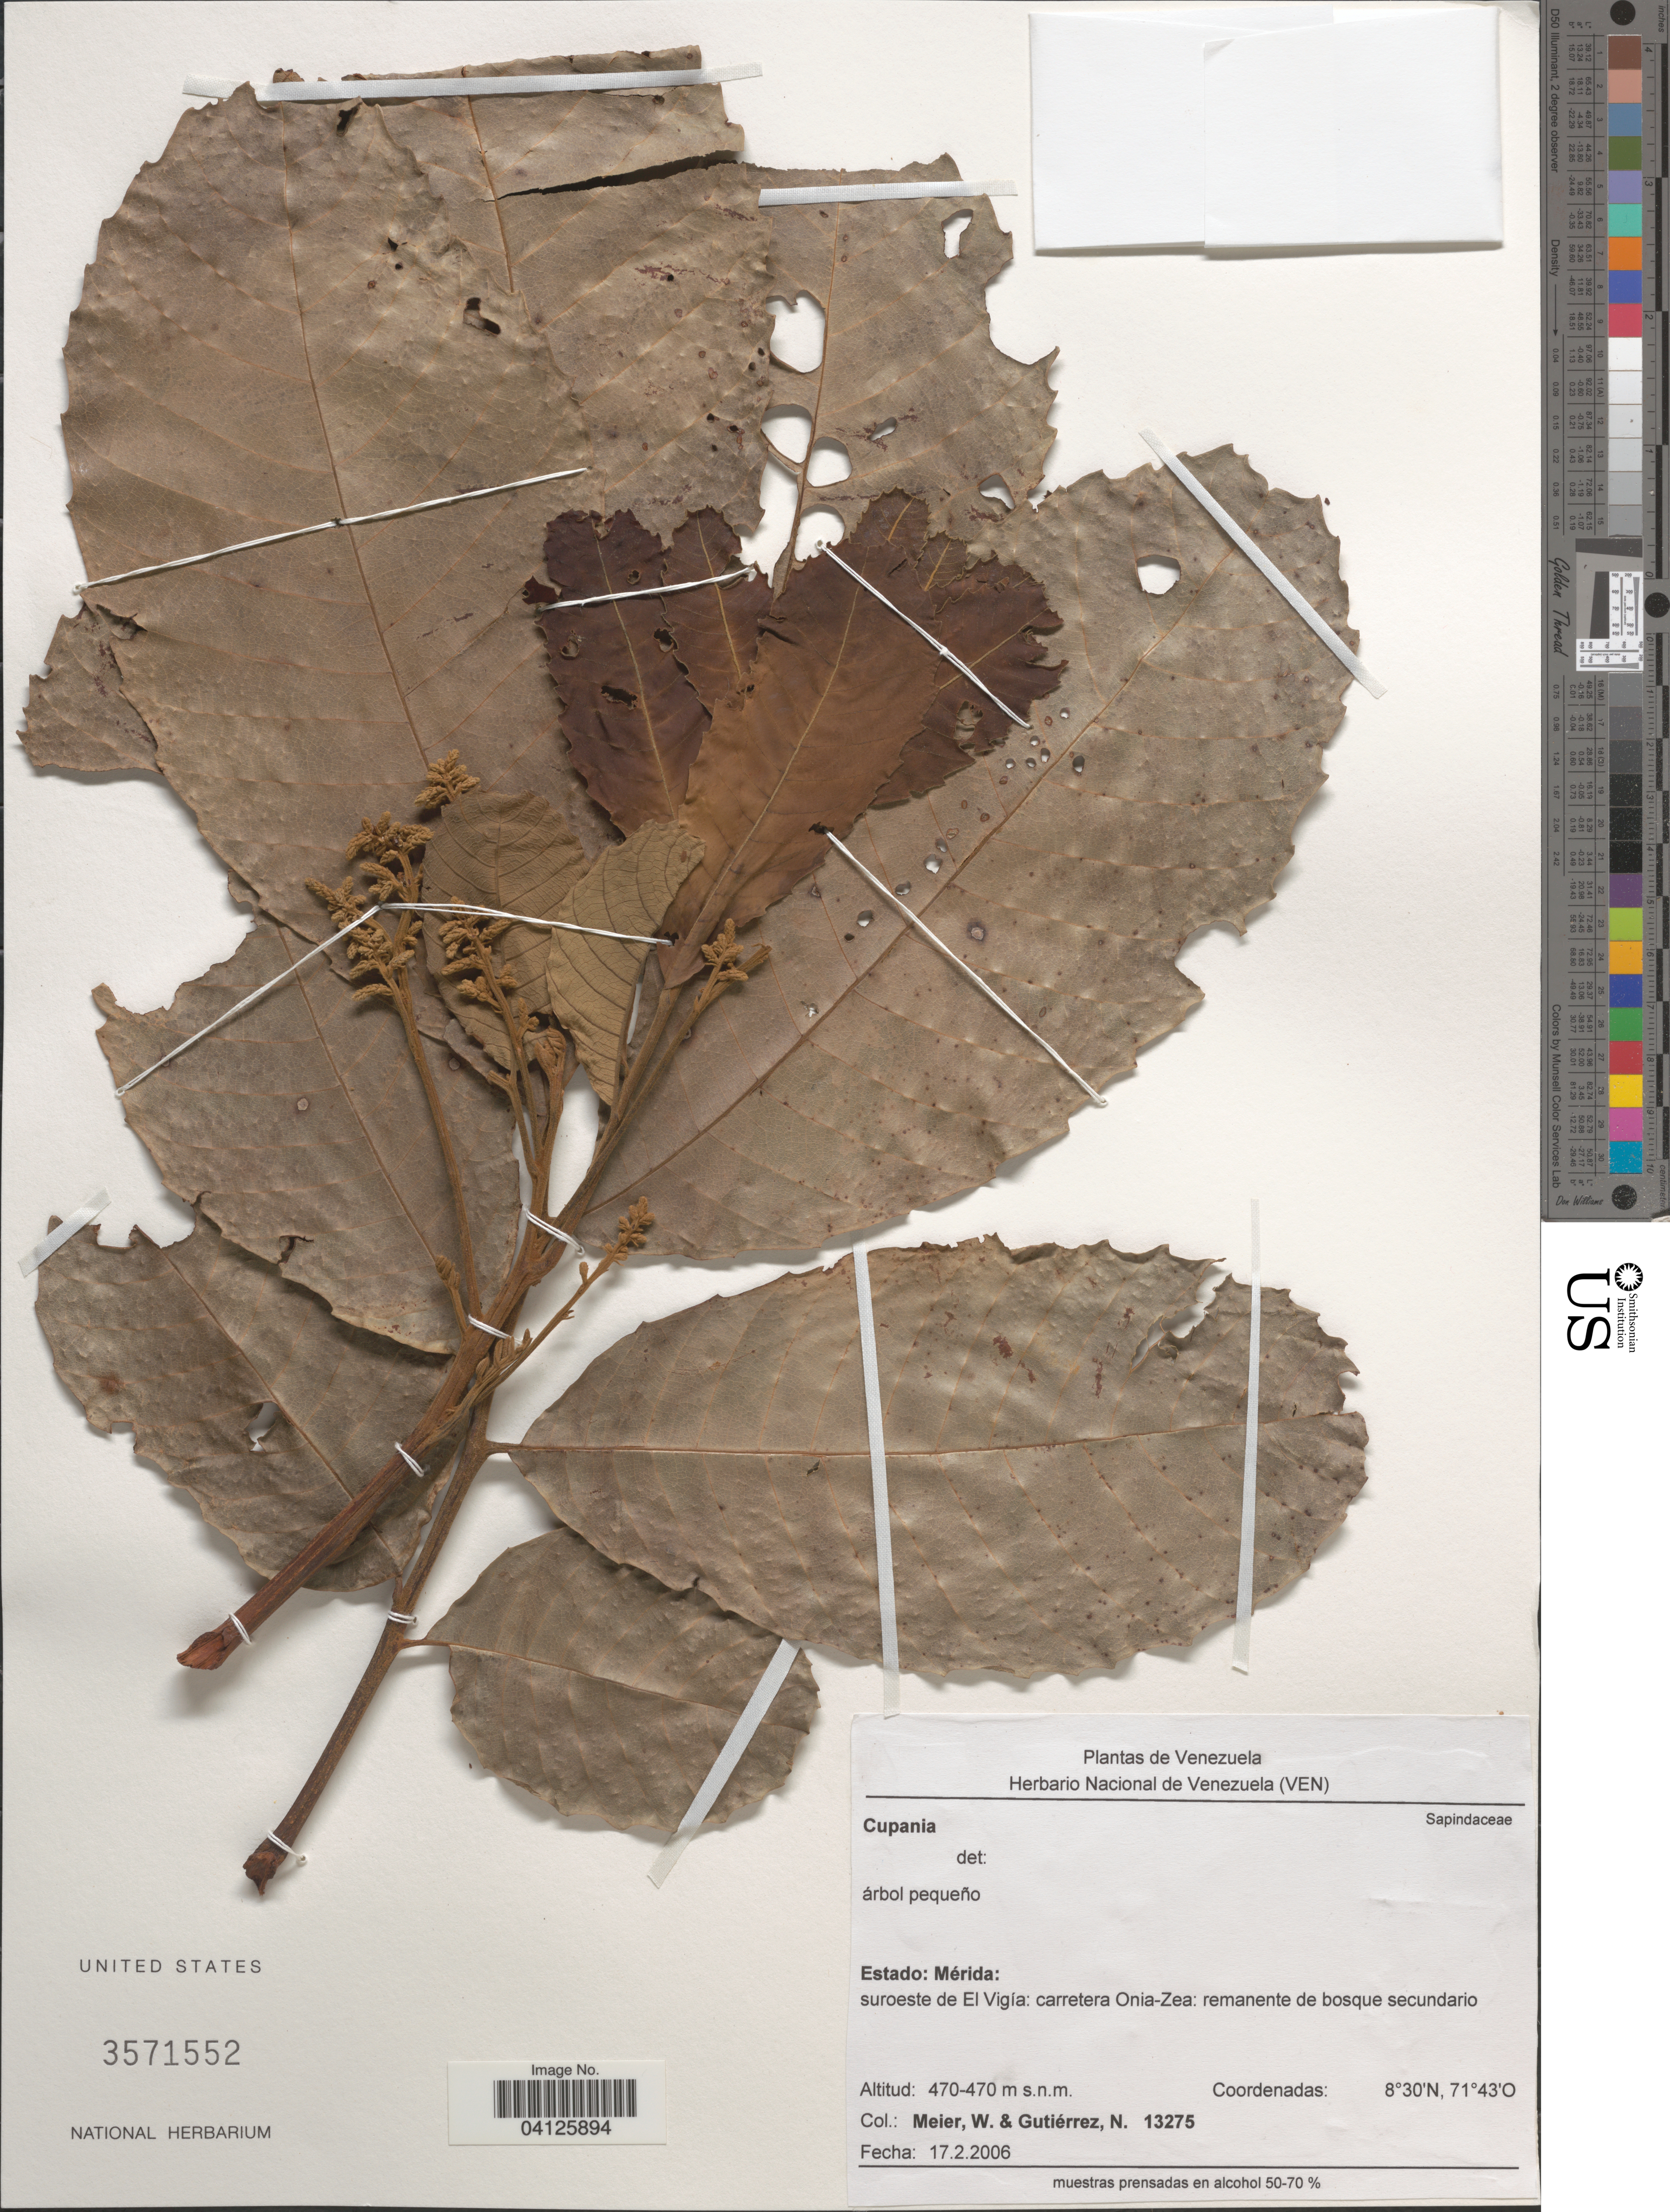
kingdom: Plantae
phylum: Tracheophyta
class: Magnoliopsida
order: Sapindales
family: Sapindaceae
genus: Cupania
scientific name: Cupania latifolia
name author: Kunth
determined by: Acevedo-Rodriguez, P., (US), Smithsonian Institution - National Museum of Natural History (UNITED STATES)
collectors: W. Meier & N. Gutierrez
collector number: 13275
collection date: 2006-02-17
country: Venezuela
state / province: Merida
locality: Suroeste de El Vigía: carretera Onia-Zea.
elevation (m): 470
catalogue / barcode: US 3571552